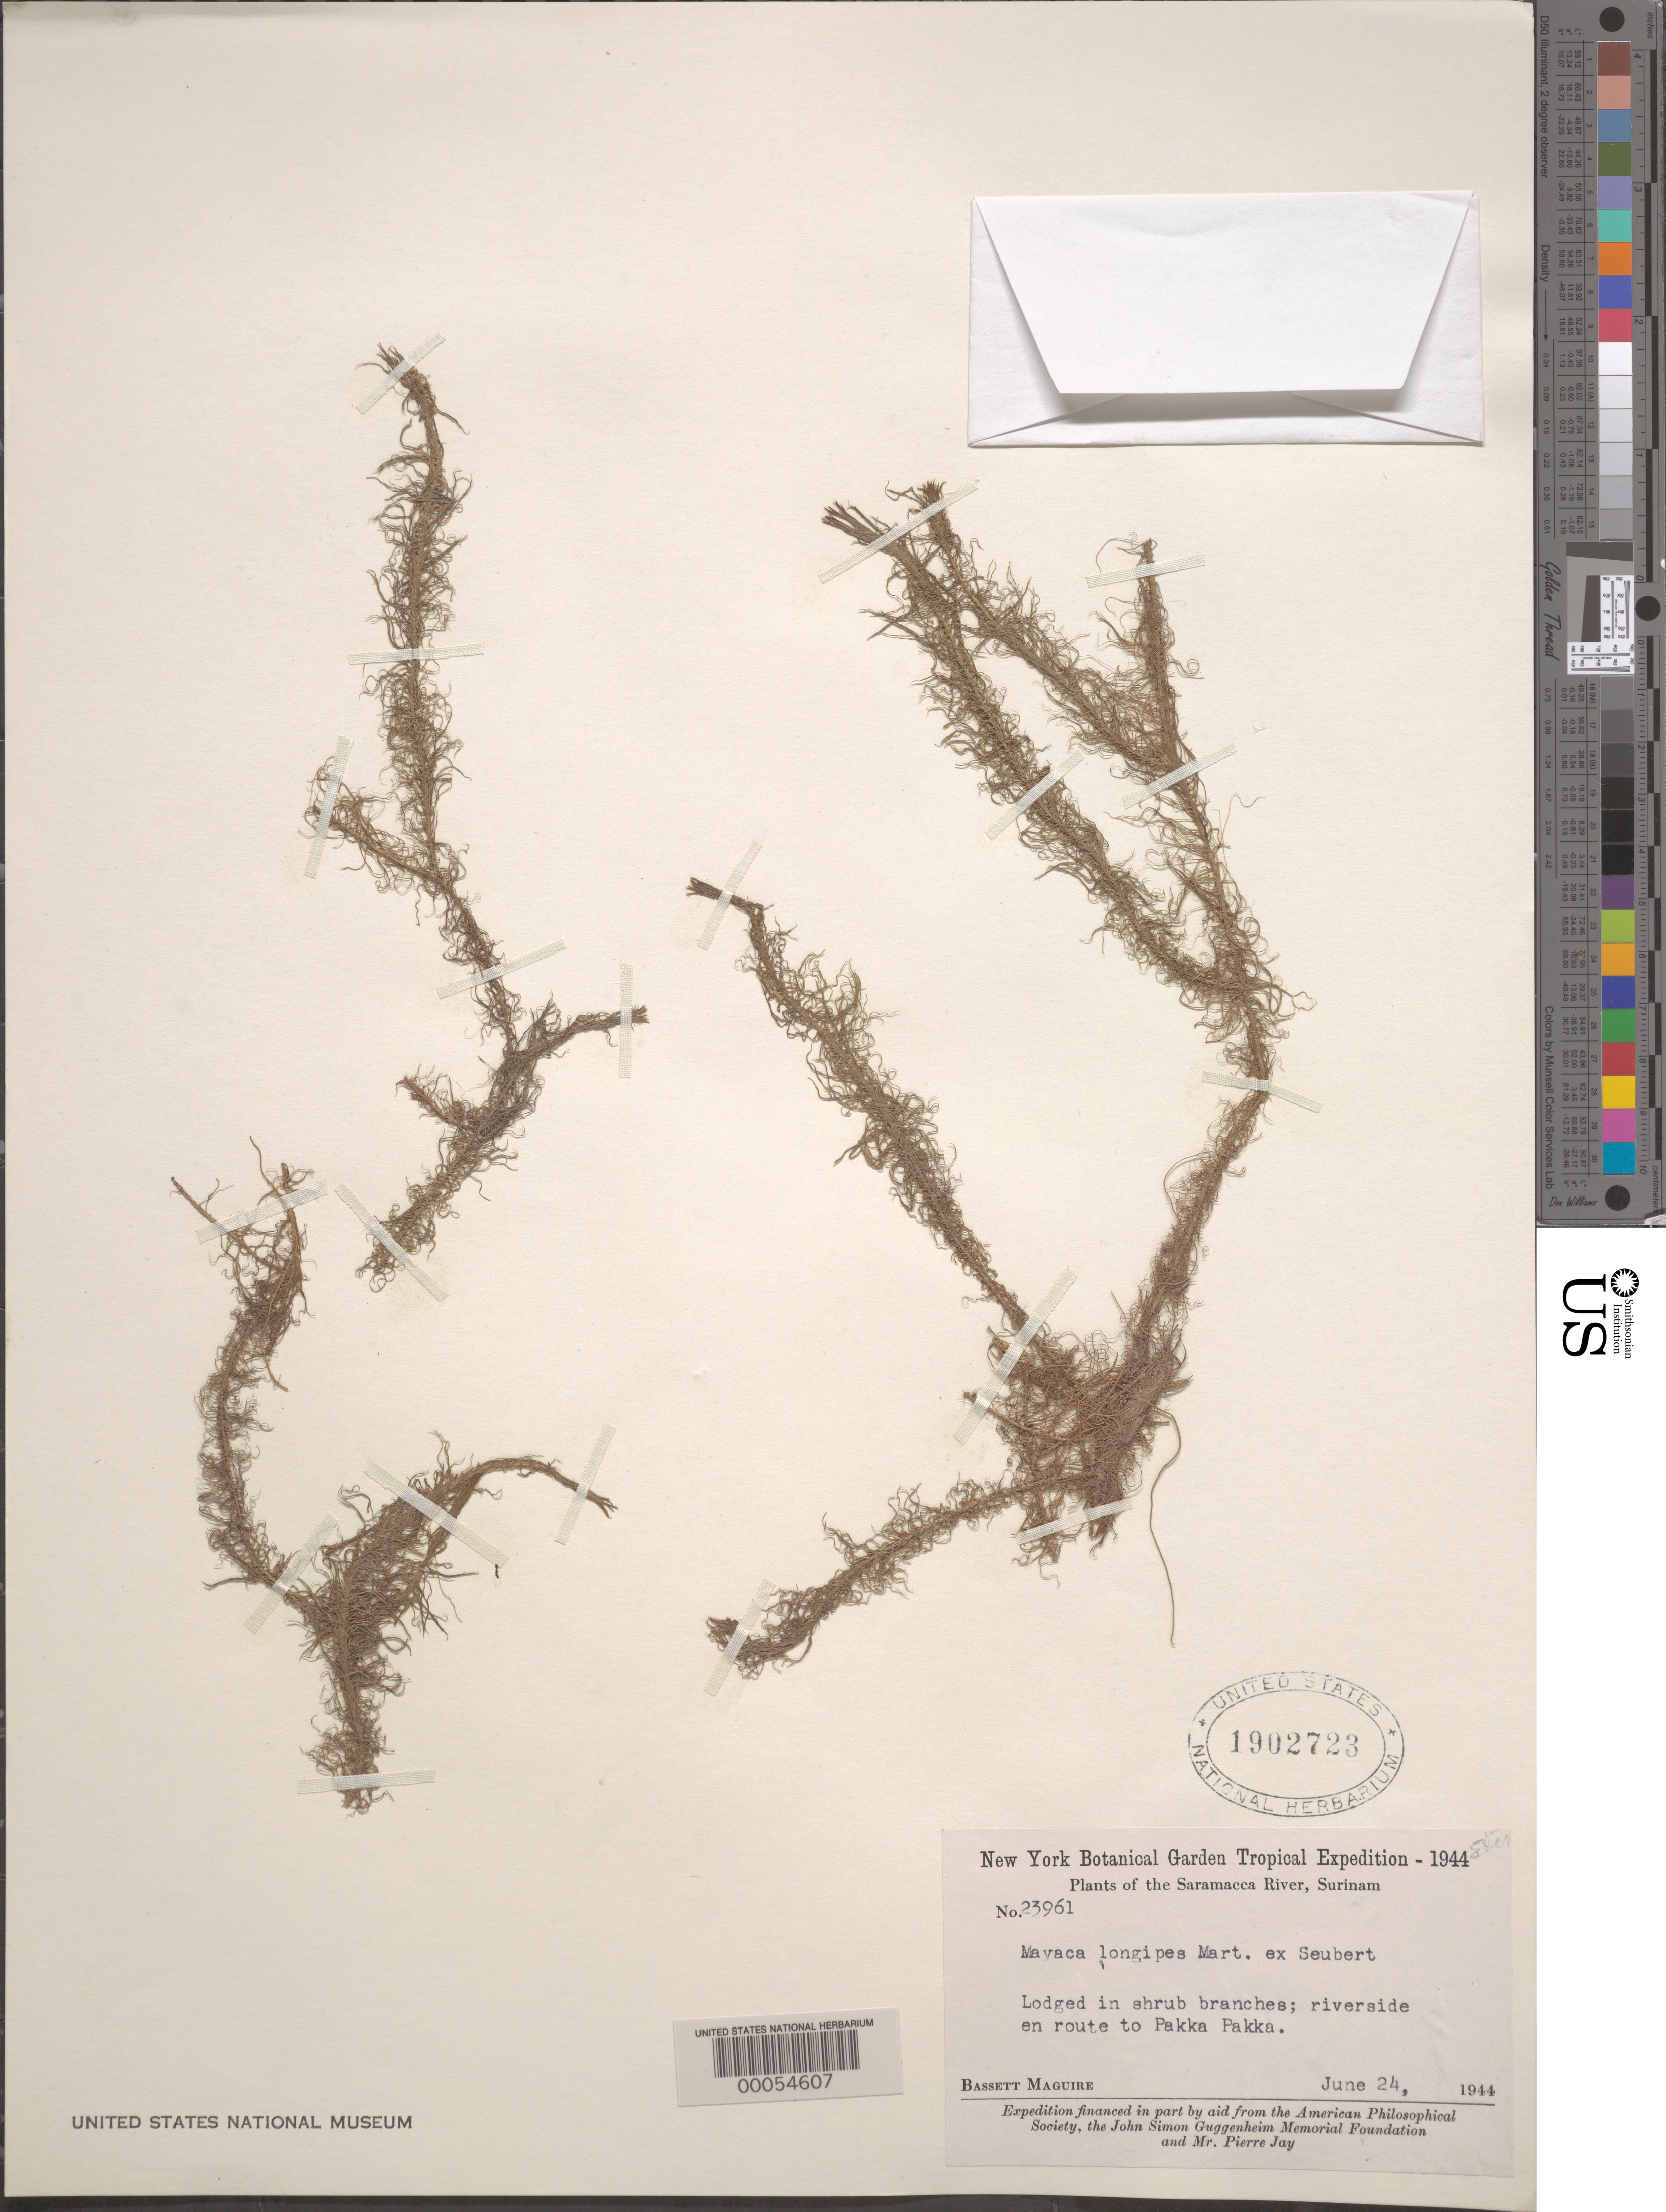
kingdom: Plantae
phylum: Tracheophyta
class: Liliopsida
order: Poales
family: Mayacaceae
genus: Mayaca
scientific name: Mayaca longipes Gand., nom. illeg. hom.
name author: Gand.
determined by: Lourteig, A.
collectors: B. Maguire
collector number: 23961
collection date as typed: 24 Jun 1944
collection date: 1944-06-24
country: Suriname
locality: Saramacca river, en route to pakka pakka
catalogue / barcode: US 1902723